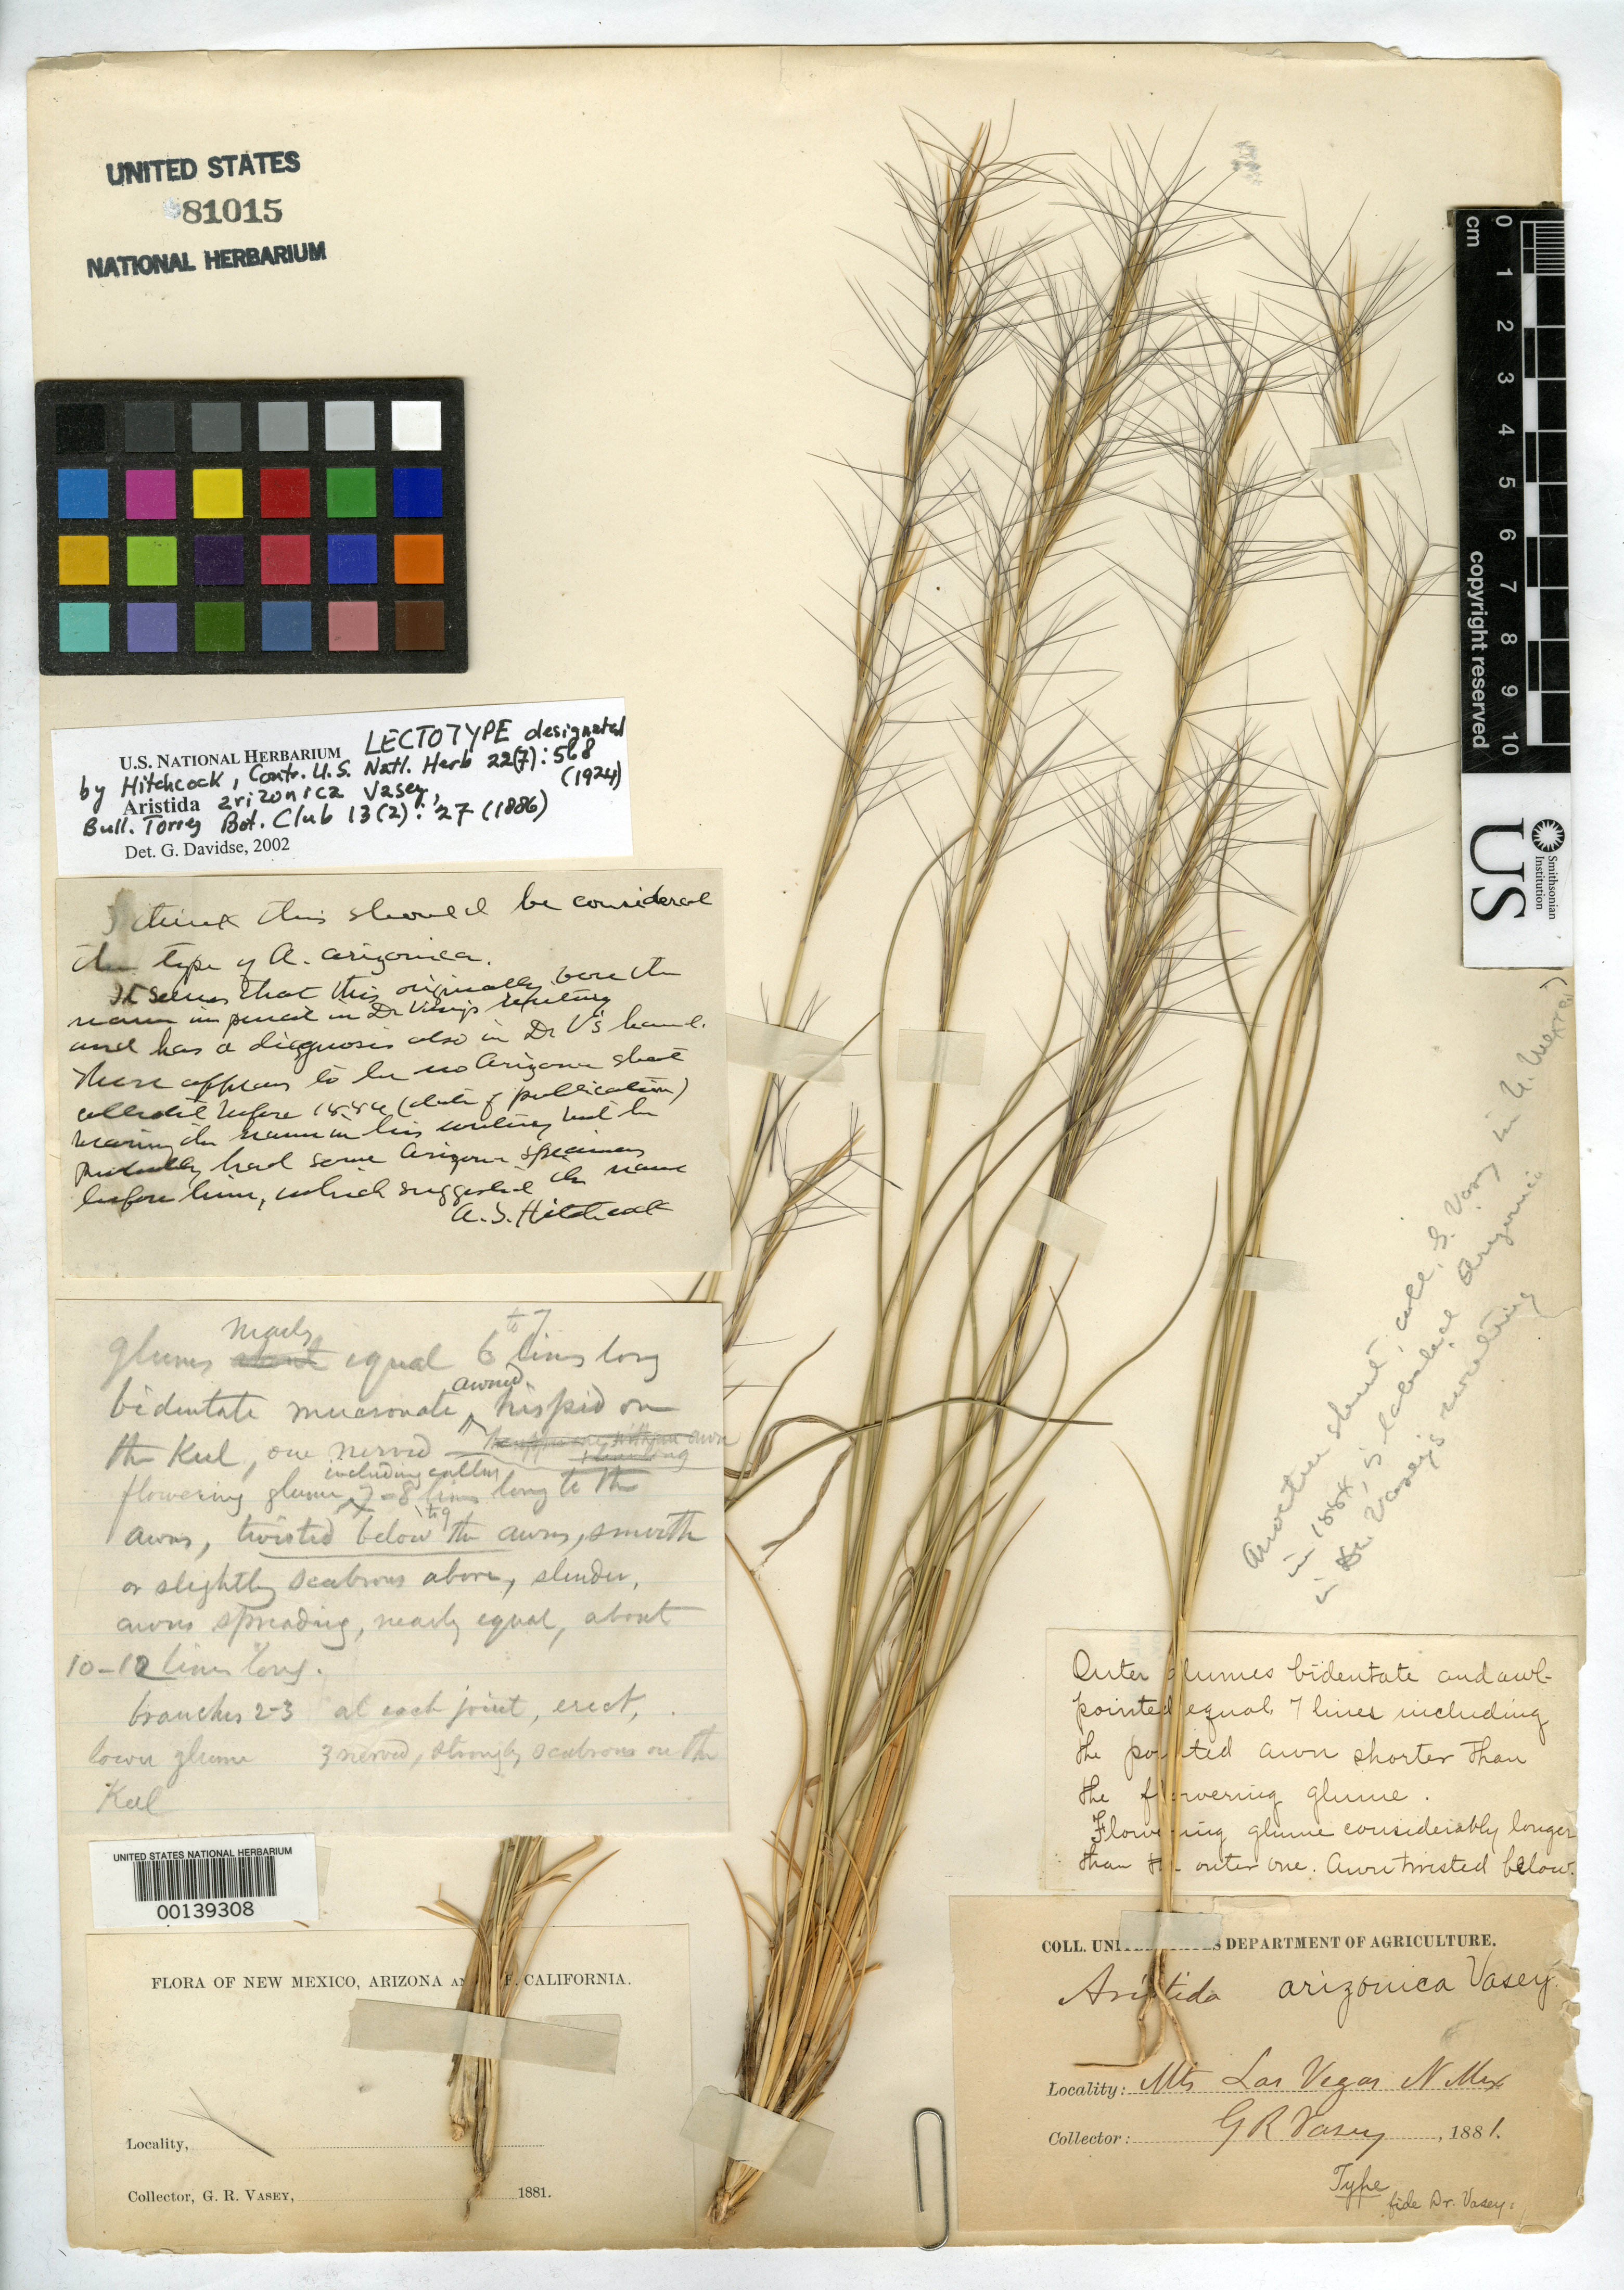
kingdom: Plantae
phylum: Tracheophyta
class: Liliopsida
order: Poales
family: Poaceae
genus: Aristida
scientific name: Aristida arizonica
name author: Vasey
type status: Lectotype; Original Material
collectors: G. R. Vasey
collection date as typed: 1881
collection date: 1881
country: United States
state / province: New Mexico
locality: Mts. Las Vegas, N Mex.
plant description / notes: This sheet designated as lectotype by Hitchcock (1924) although collected in "Mts. Las Vegas N. Mex." (protologue cites "collected in Arizona") [Hitchcock notes "Dr. Vasey probably had before him also Rusby 875 from the San Francisco Mountains, Arizona, collected in 1883."]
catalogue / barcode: US 81015